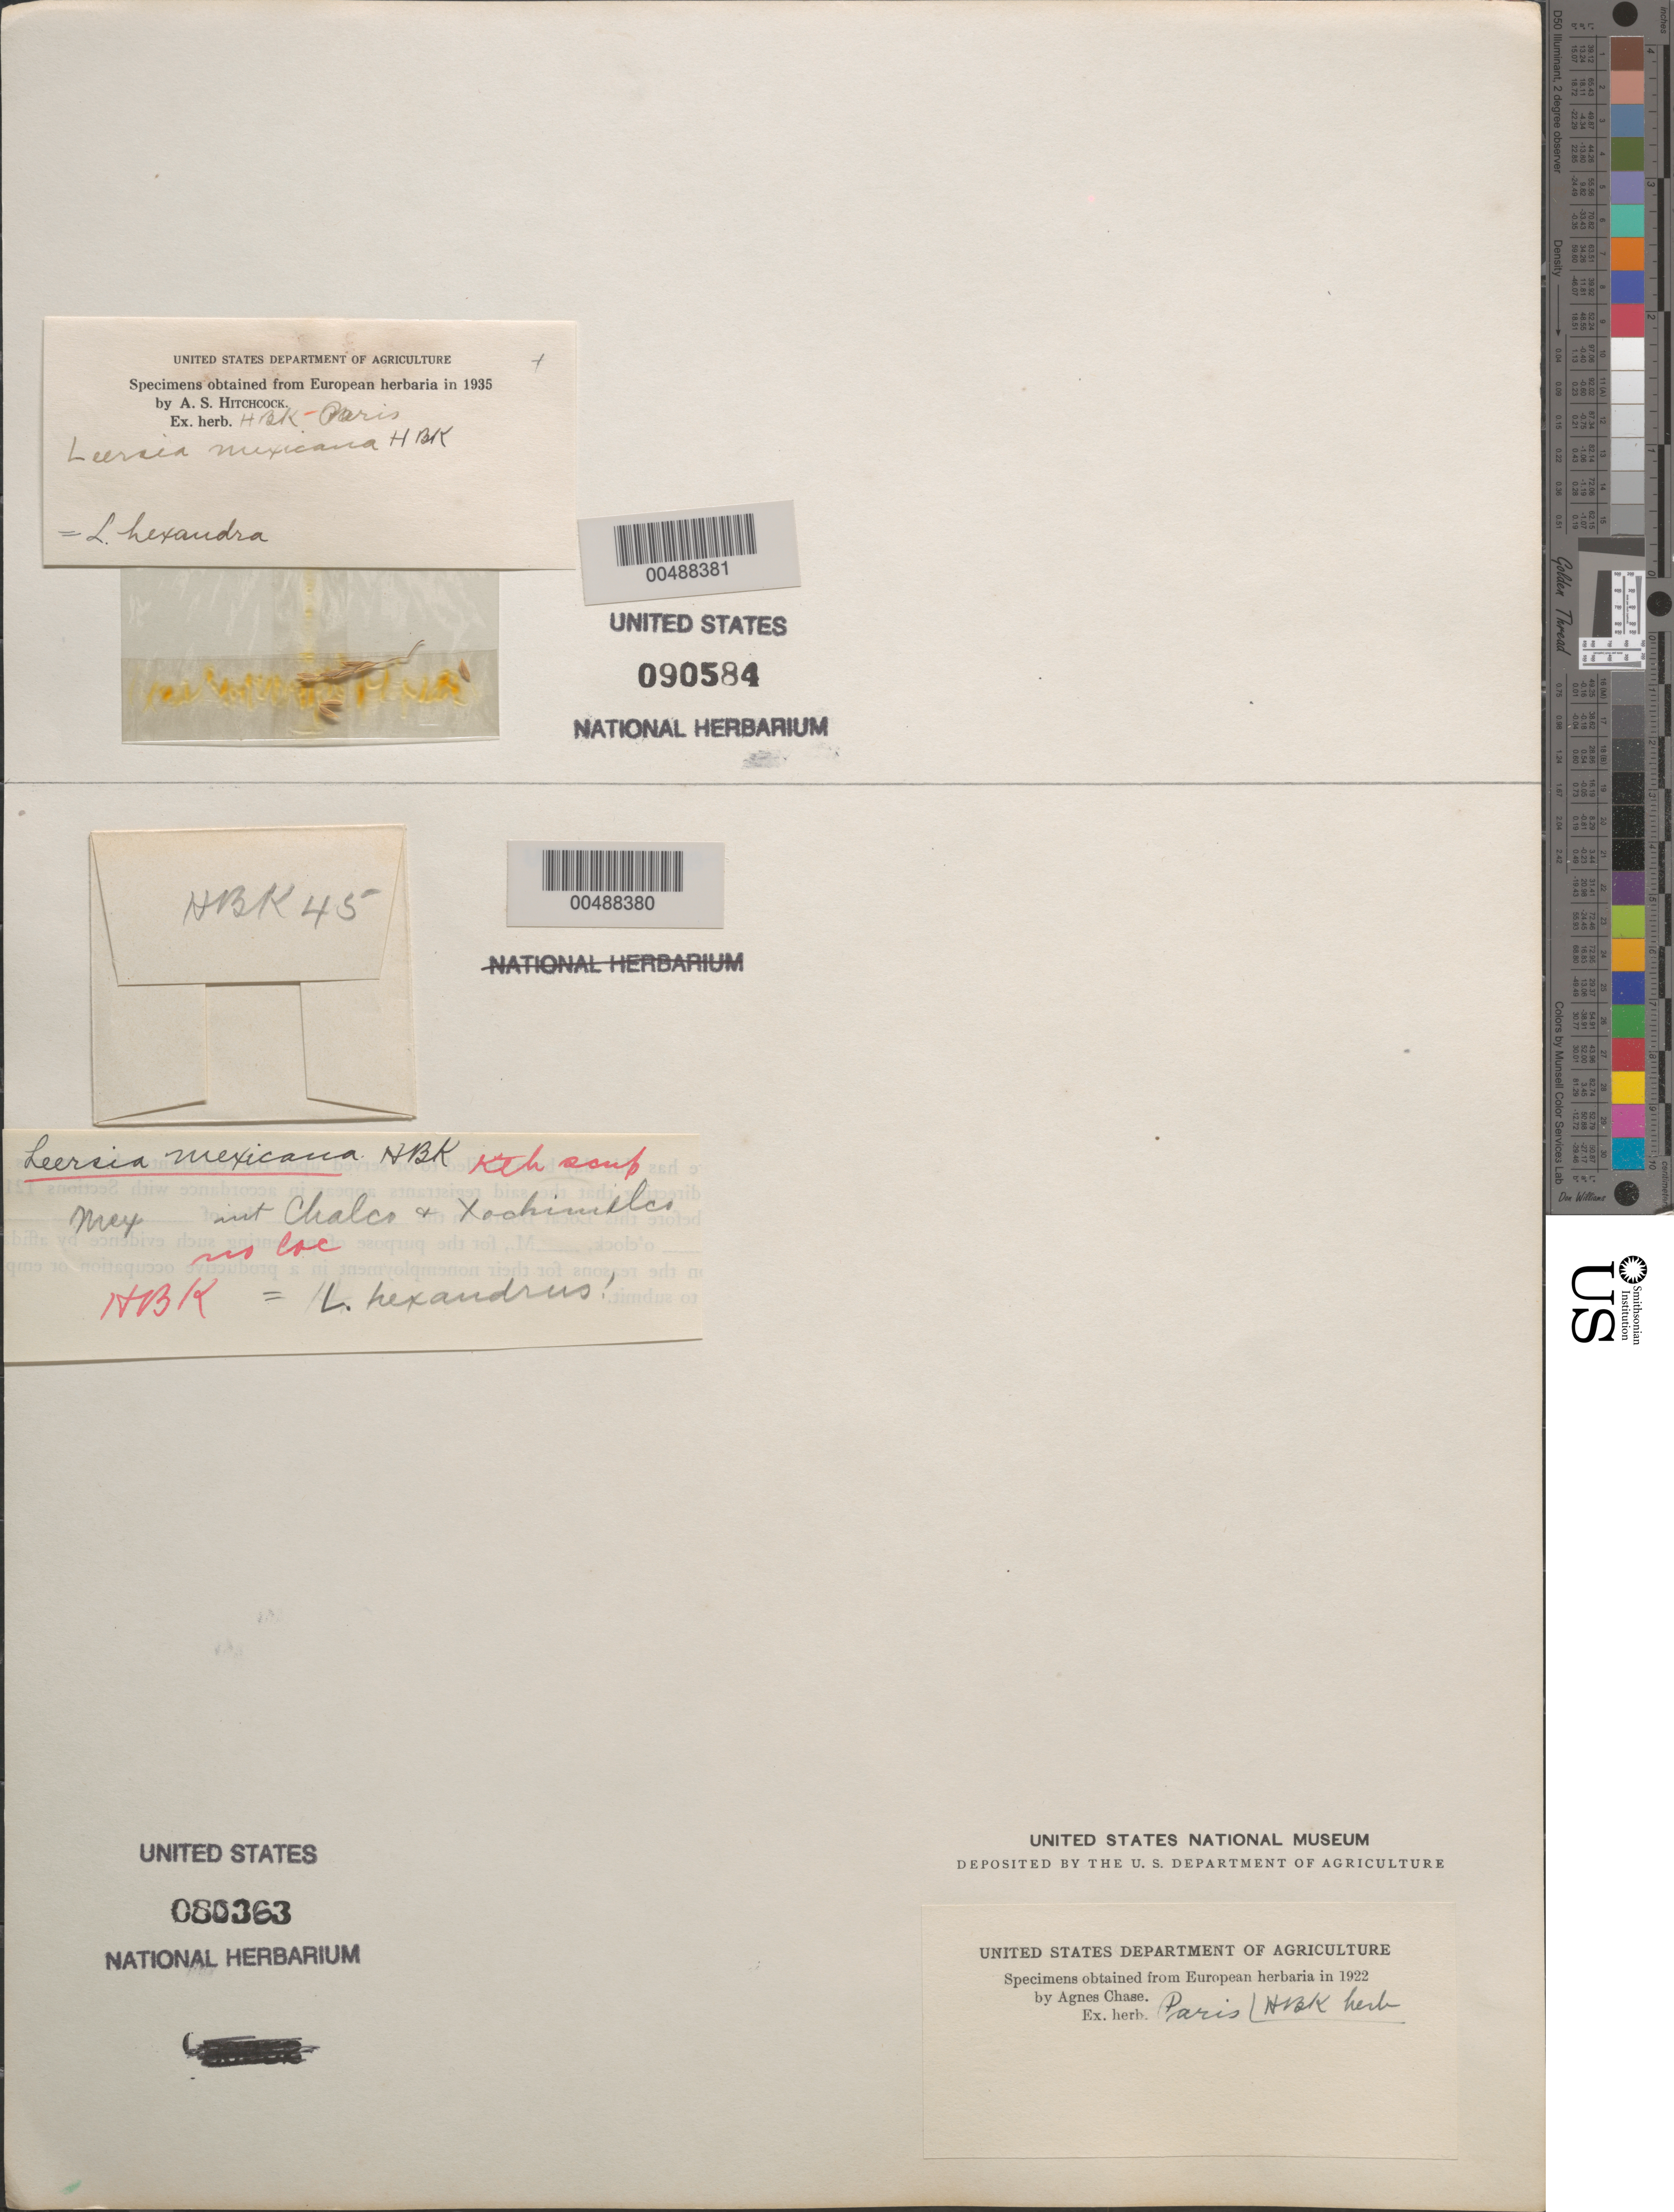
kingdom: Plantae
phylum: Tracheophyta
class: Liliopsida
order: Poales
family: Poaceae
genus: Leersia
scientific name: Leersia hexandra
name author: Sw.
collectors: A. S. Hitchcock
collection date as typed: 1935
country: Mexico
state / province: Durango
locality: San Ramon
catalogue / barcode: US 90584